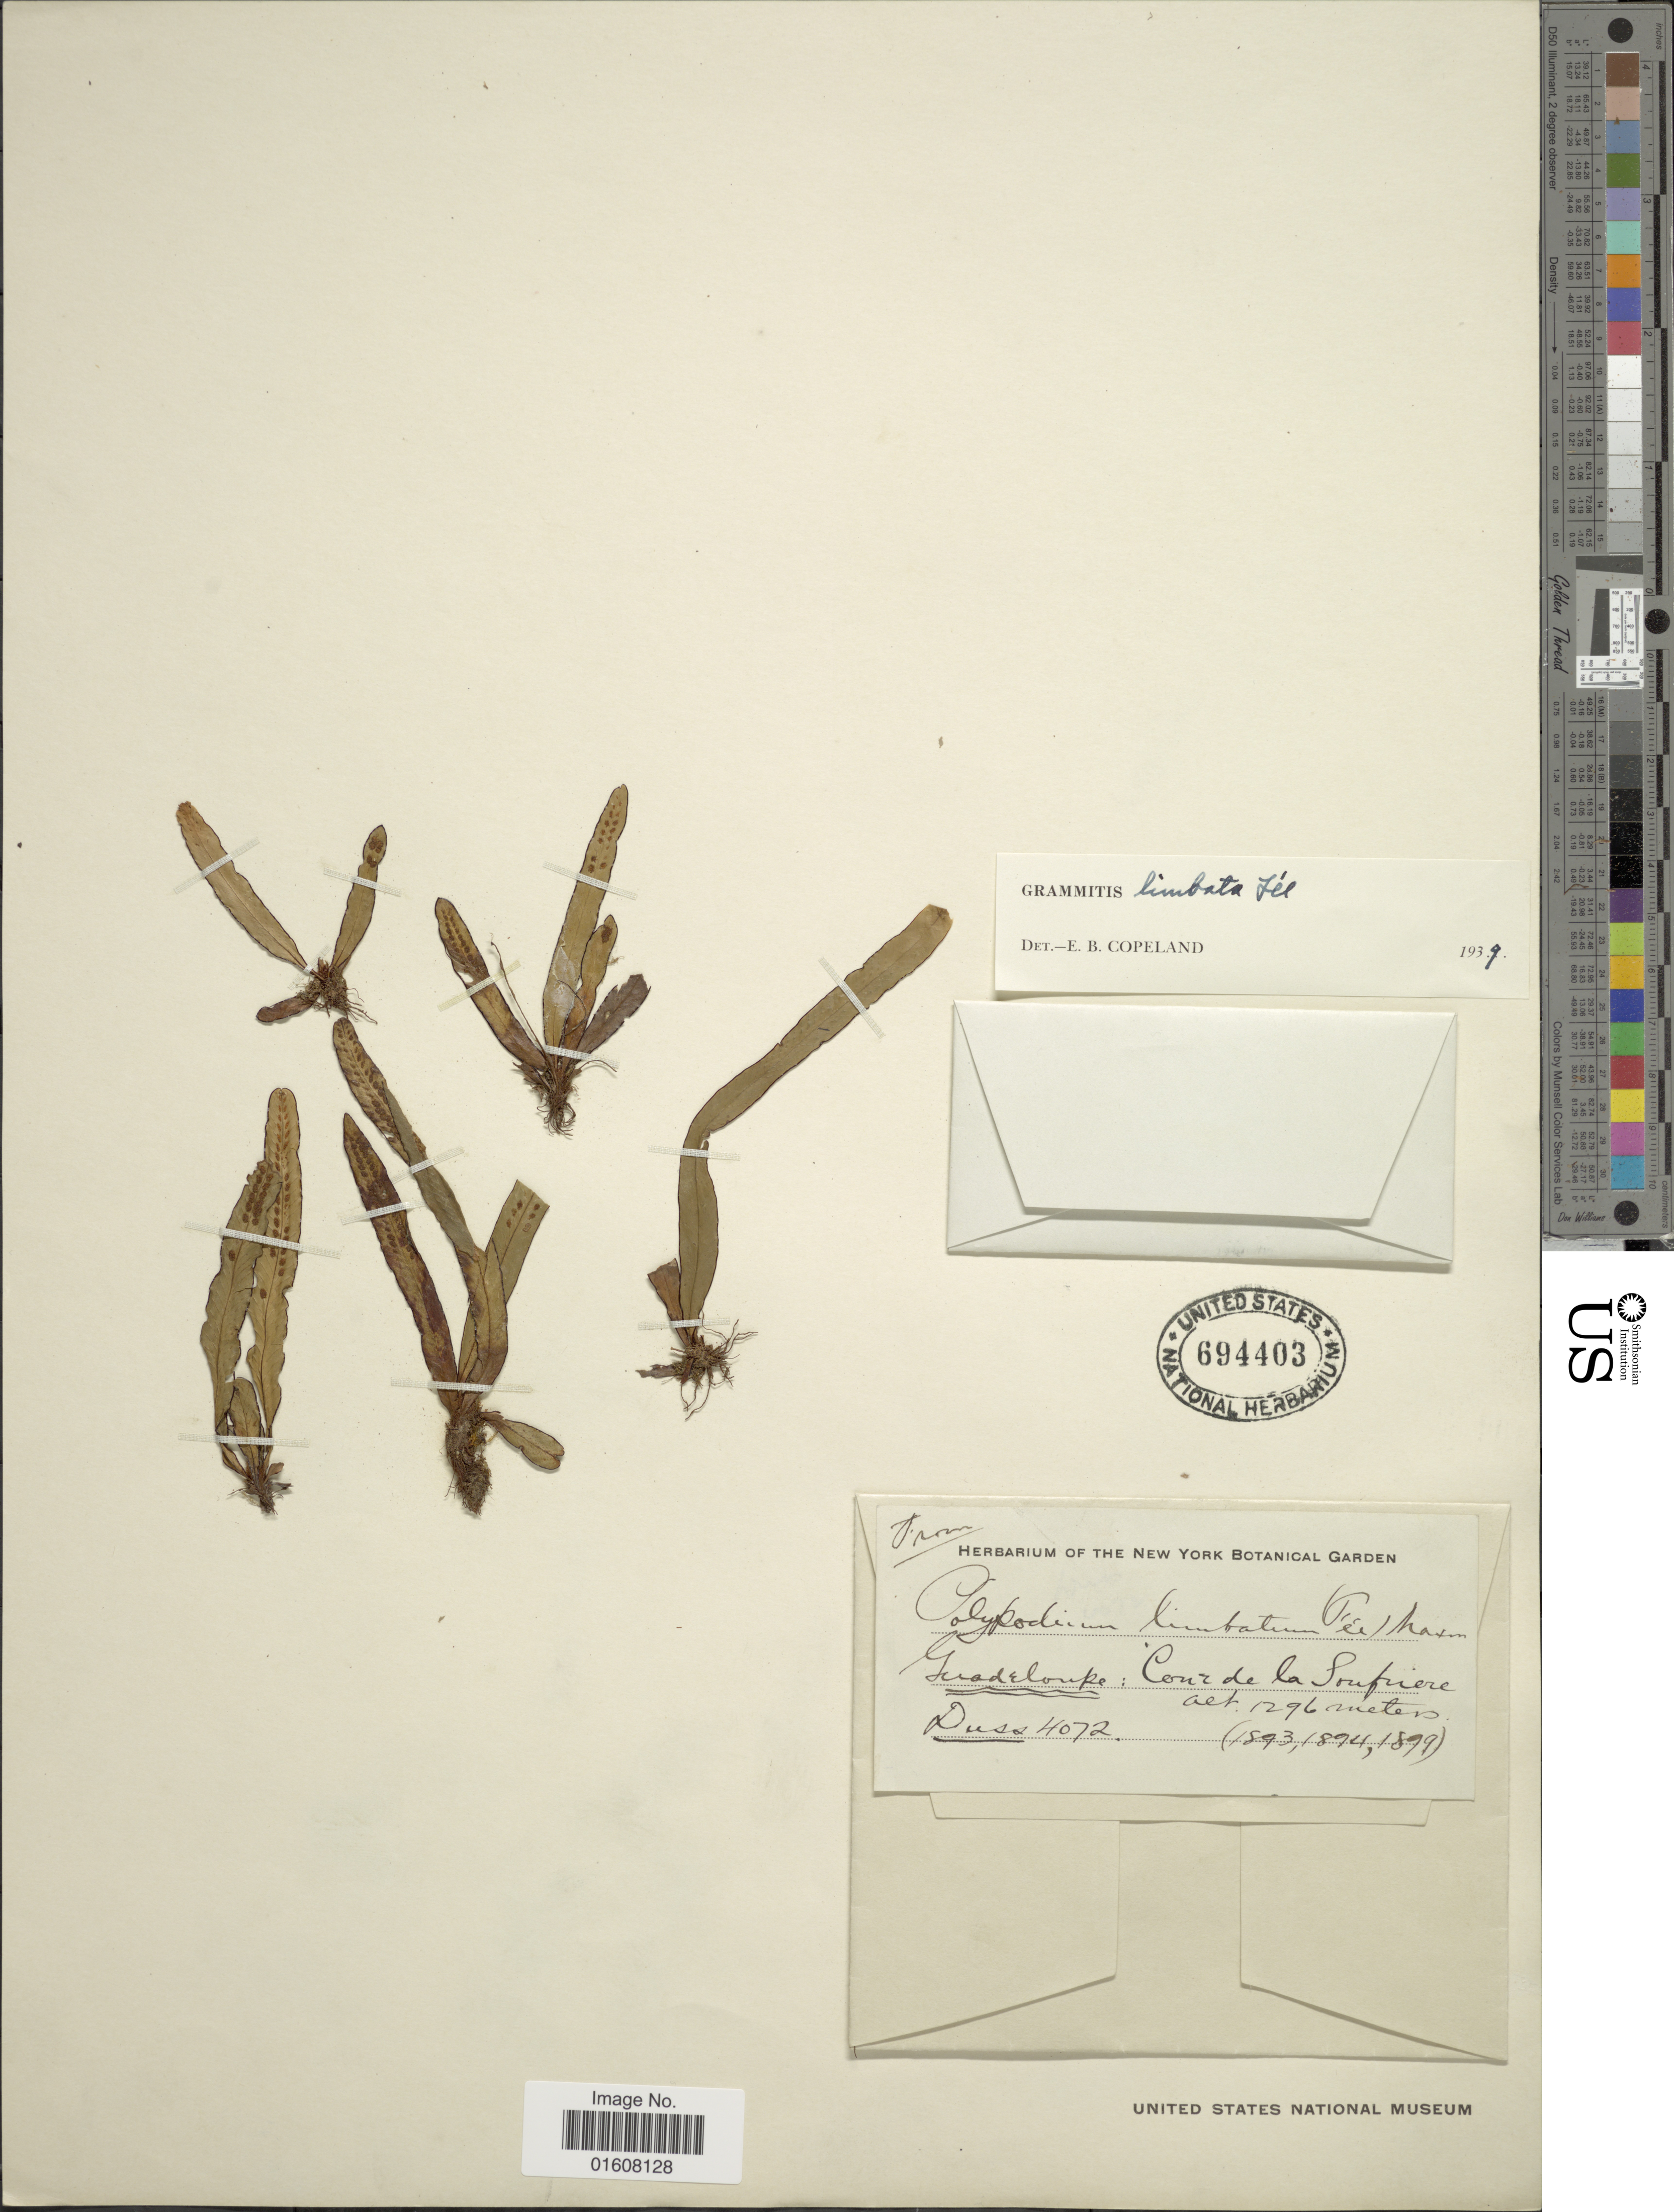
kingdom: Plantae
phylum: Tracheophyta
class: Polypodiopsida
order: Polypodiales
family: Polypodiaceae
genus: Grammitis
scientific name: Grammitis limbata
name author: Fée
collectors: -. Duss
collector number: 4072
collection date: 1893/1899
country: Guadeloupe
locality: Coue de la Soufriere [interpreted]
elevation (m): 1296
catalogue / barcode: US 694403